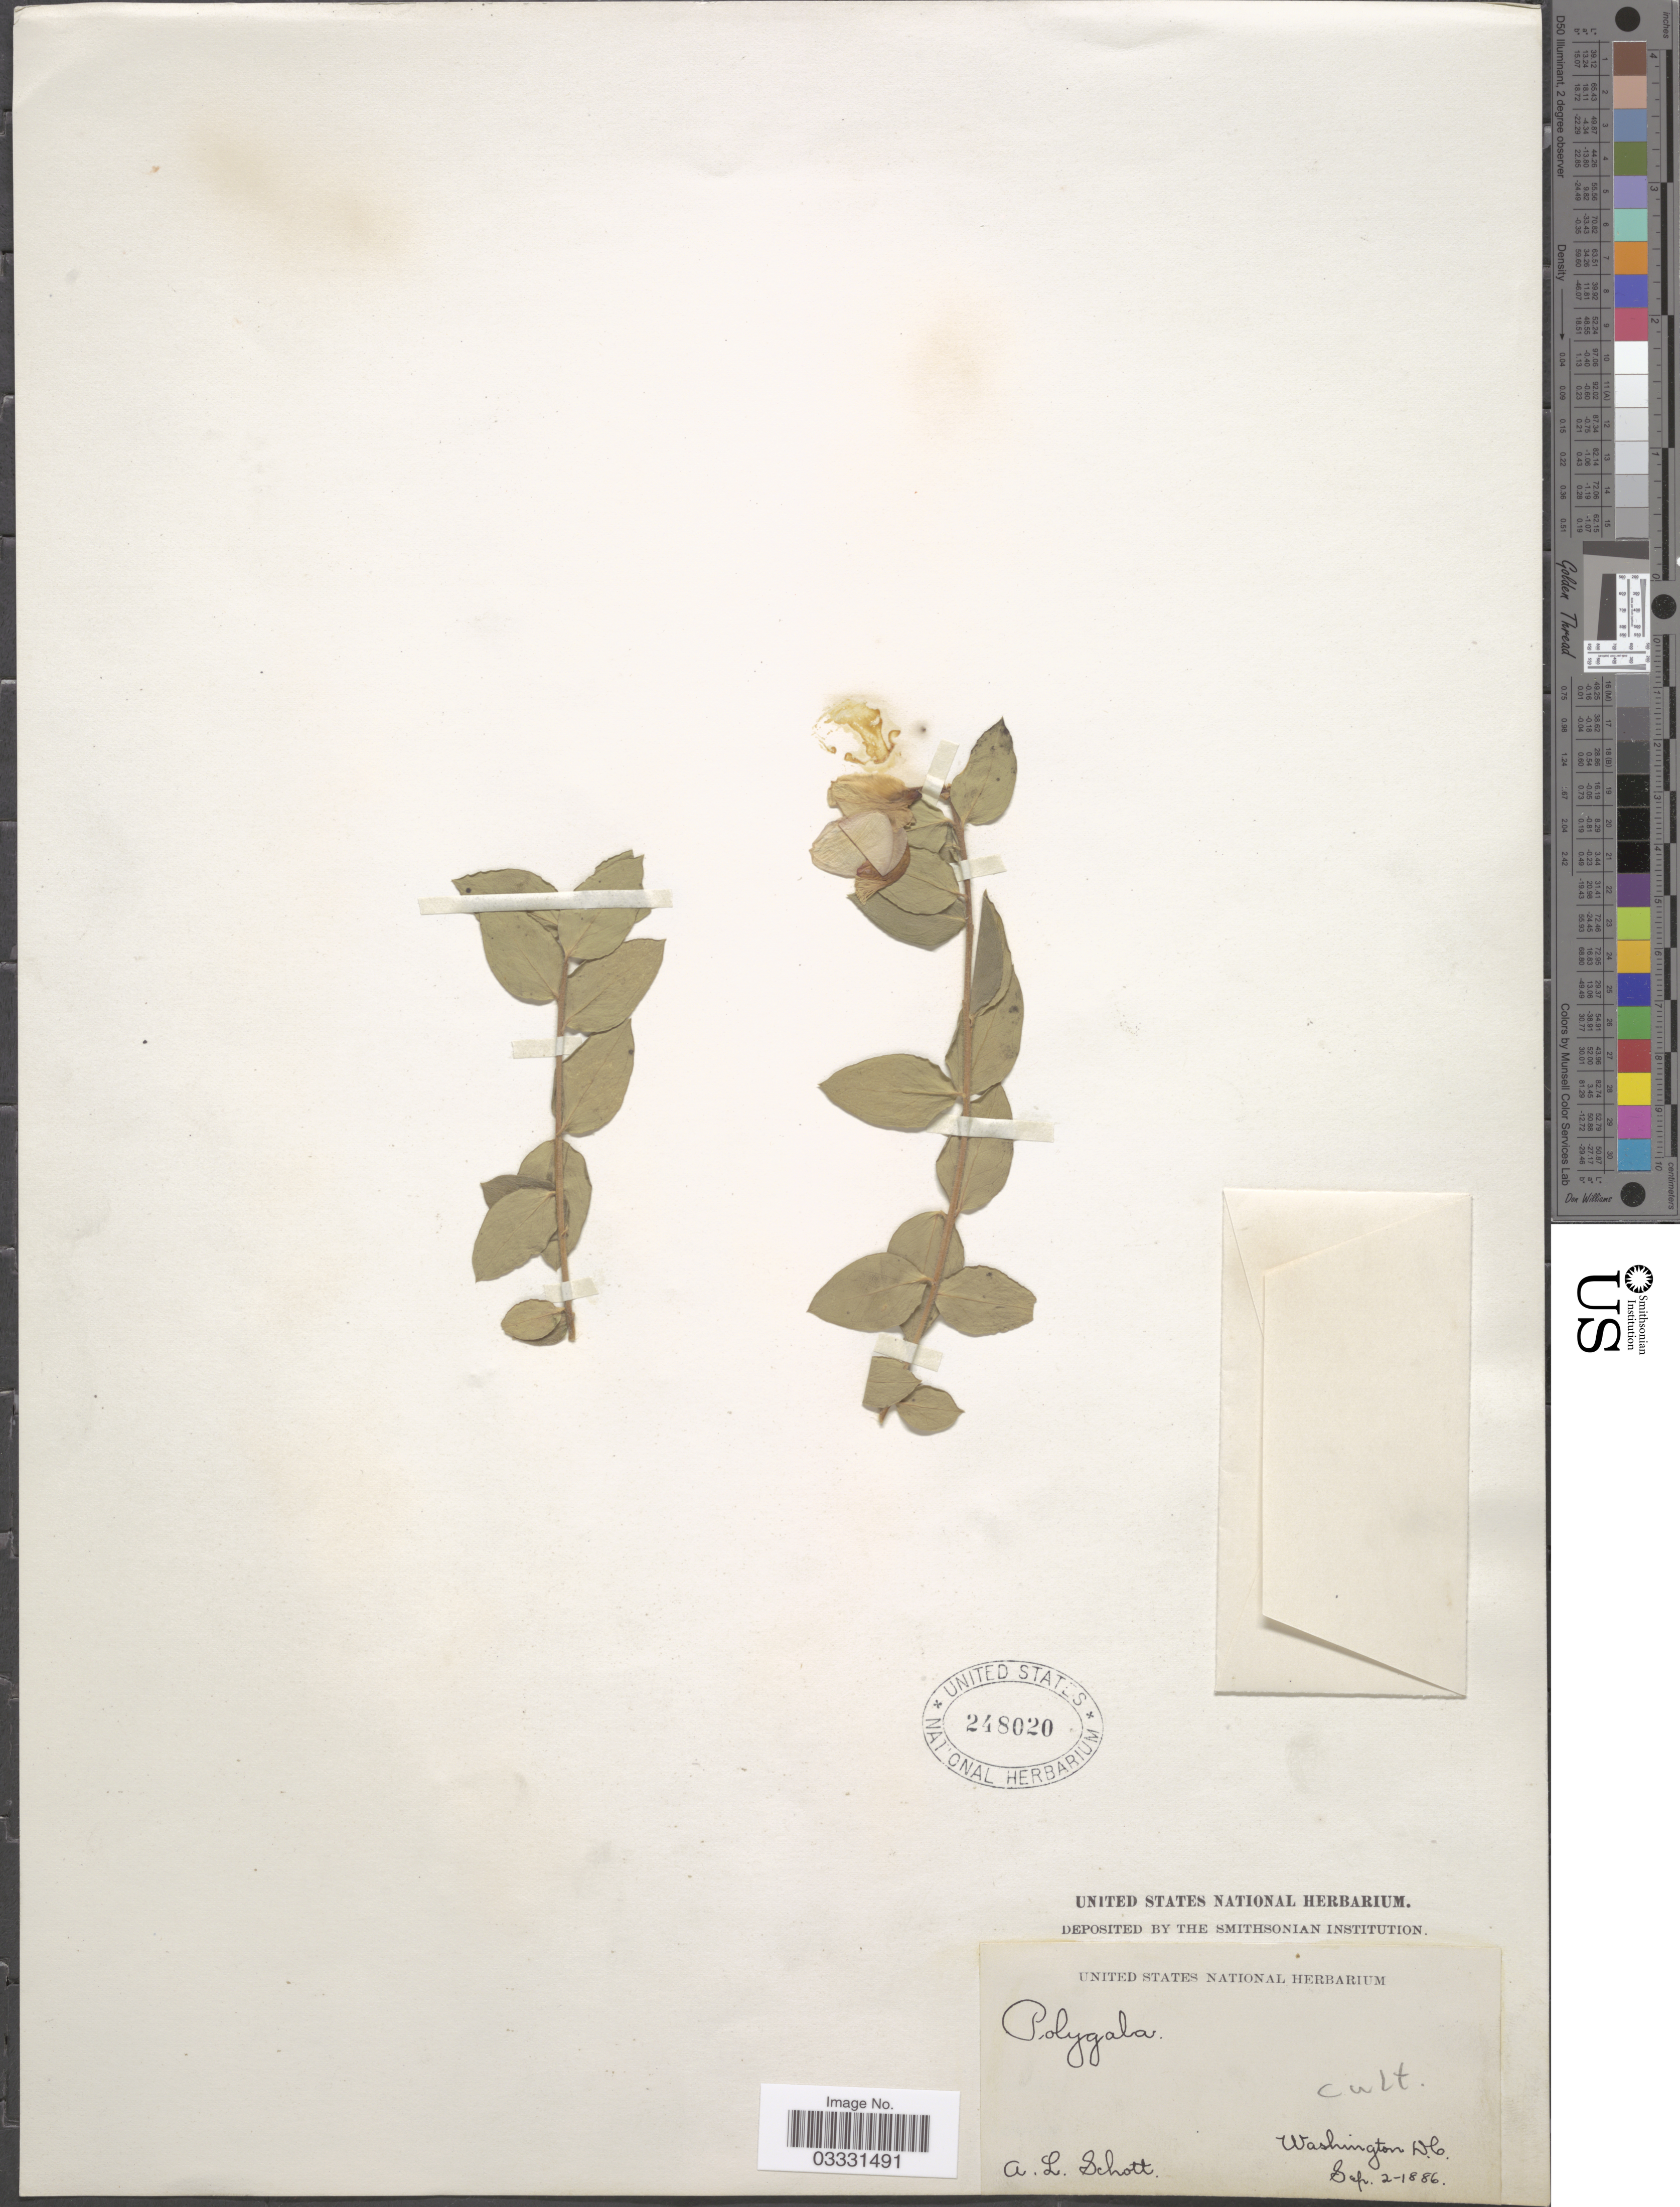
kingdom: Plantae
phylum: Tracheophyta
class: Magnoliopsida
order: Fabales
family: Polygalaceae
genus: Polygala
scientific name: Polygala oppositifolia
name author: L.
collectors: A. L. Schott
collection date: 1886-09-02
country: United States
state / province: District of Columbia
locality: Washington D.C.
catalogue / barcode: US 248020